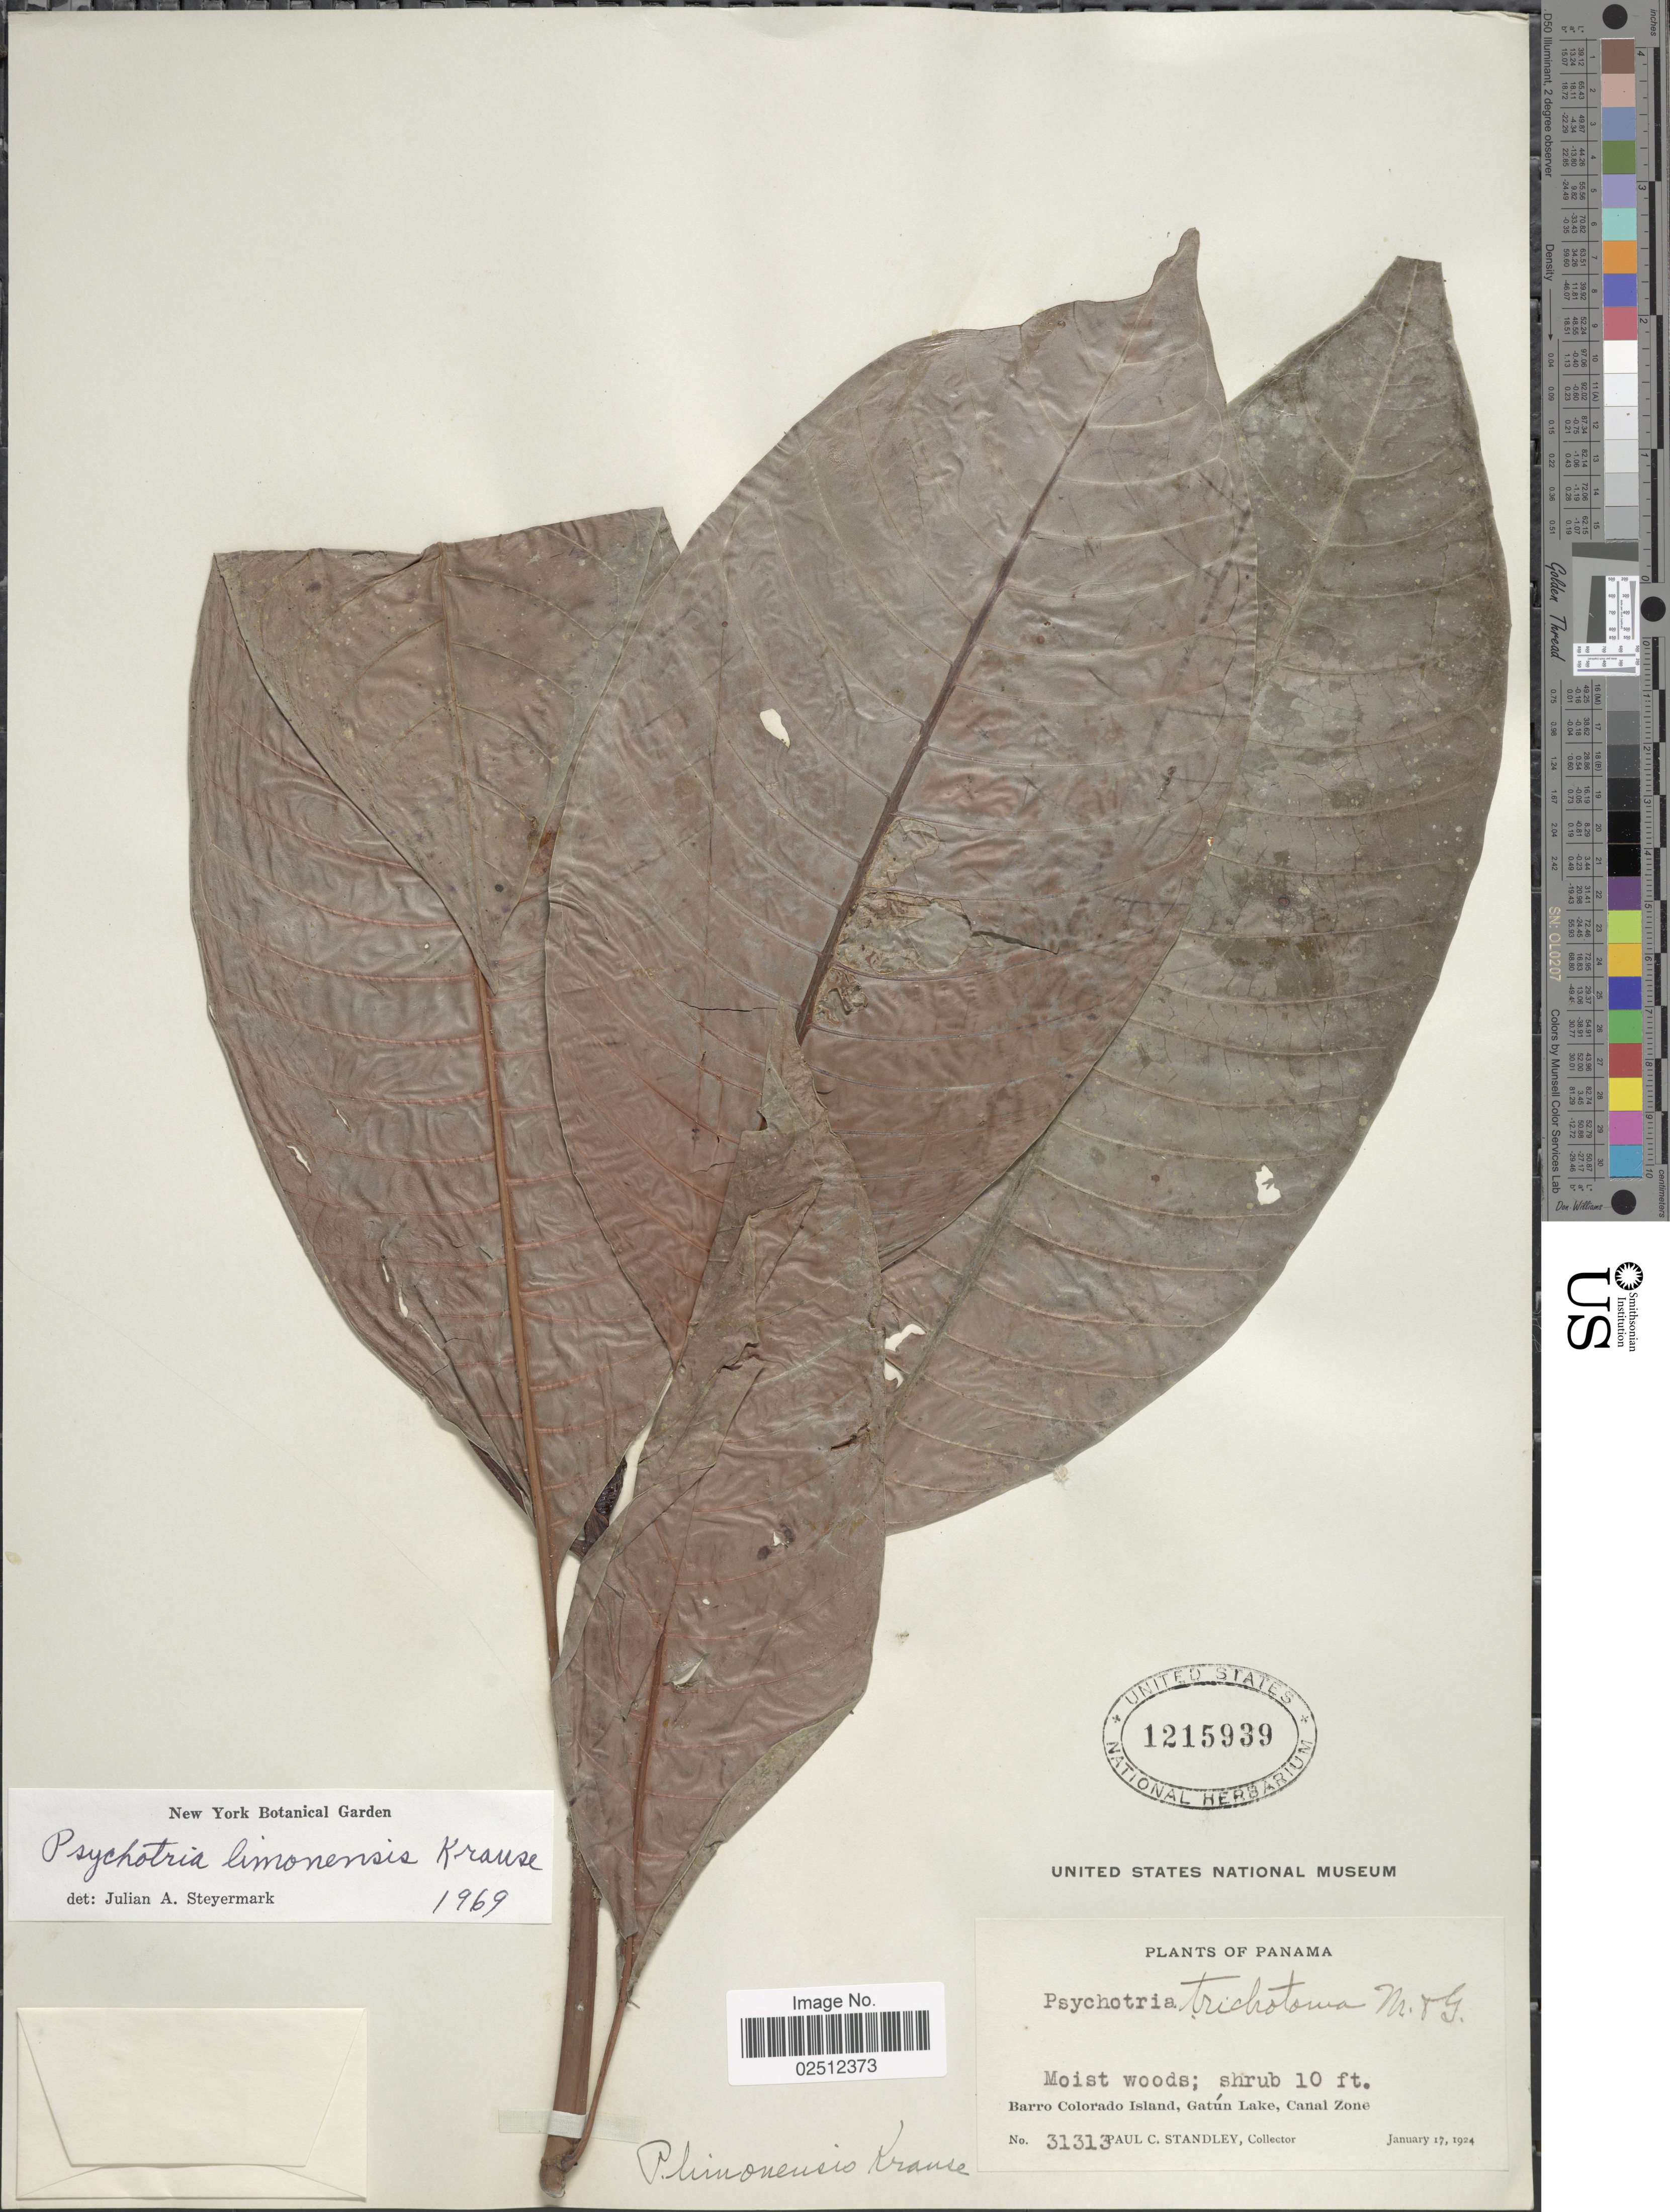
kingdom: Plantae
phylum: Tracheophyta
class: Magnoliopsida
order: Gentianales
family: Rubiaceae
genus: Psychotria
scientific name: Psychotria limonensis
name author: K. Krause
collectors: P. C. Standley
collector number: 31313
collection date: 1924-01-17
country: Panama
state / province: Panamá Oeste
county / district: Canal Zone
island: Barro Colorado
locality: Moist woods; Barro Colorado Island, Gatún Lake, Canal Zone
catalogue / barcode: US 1215939